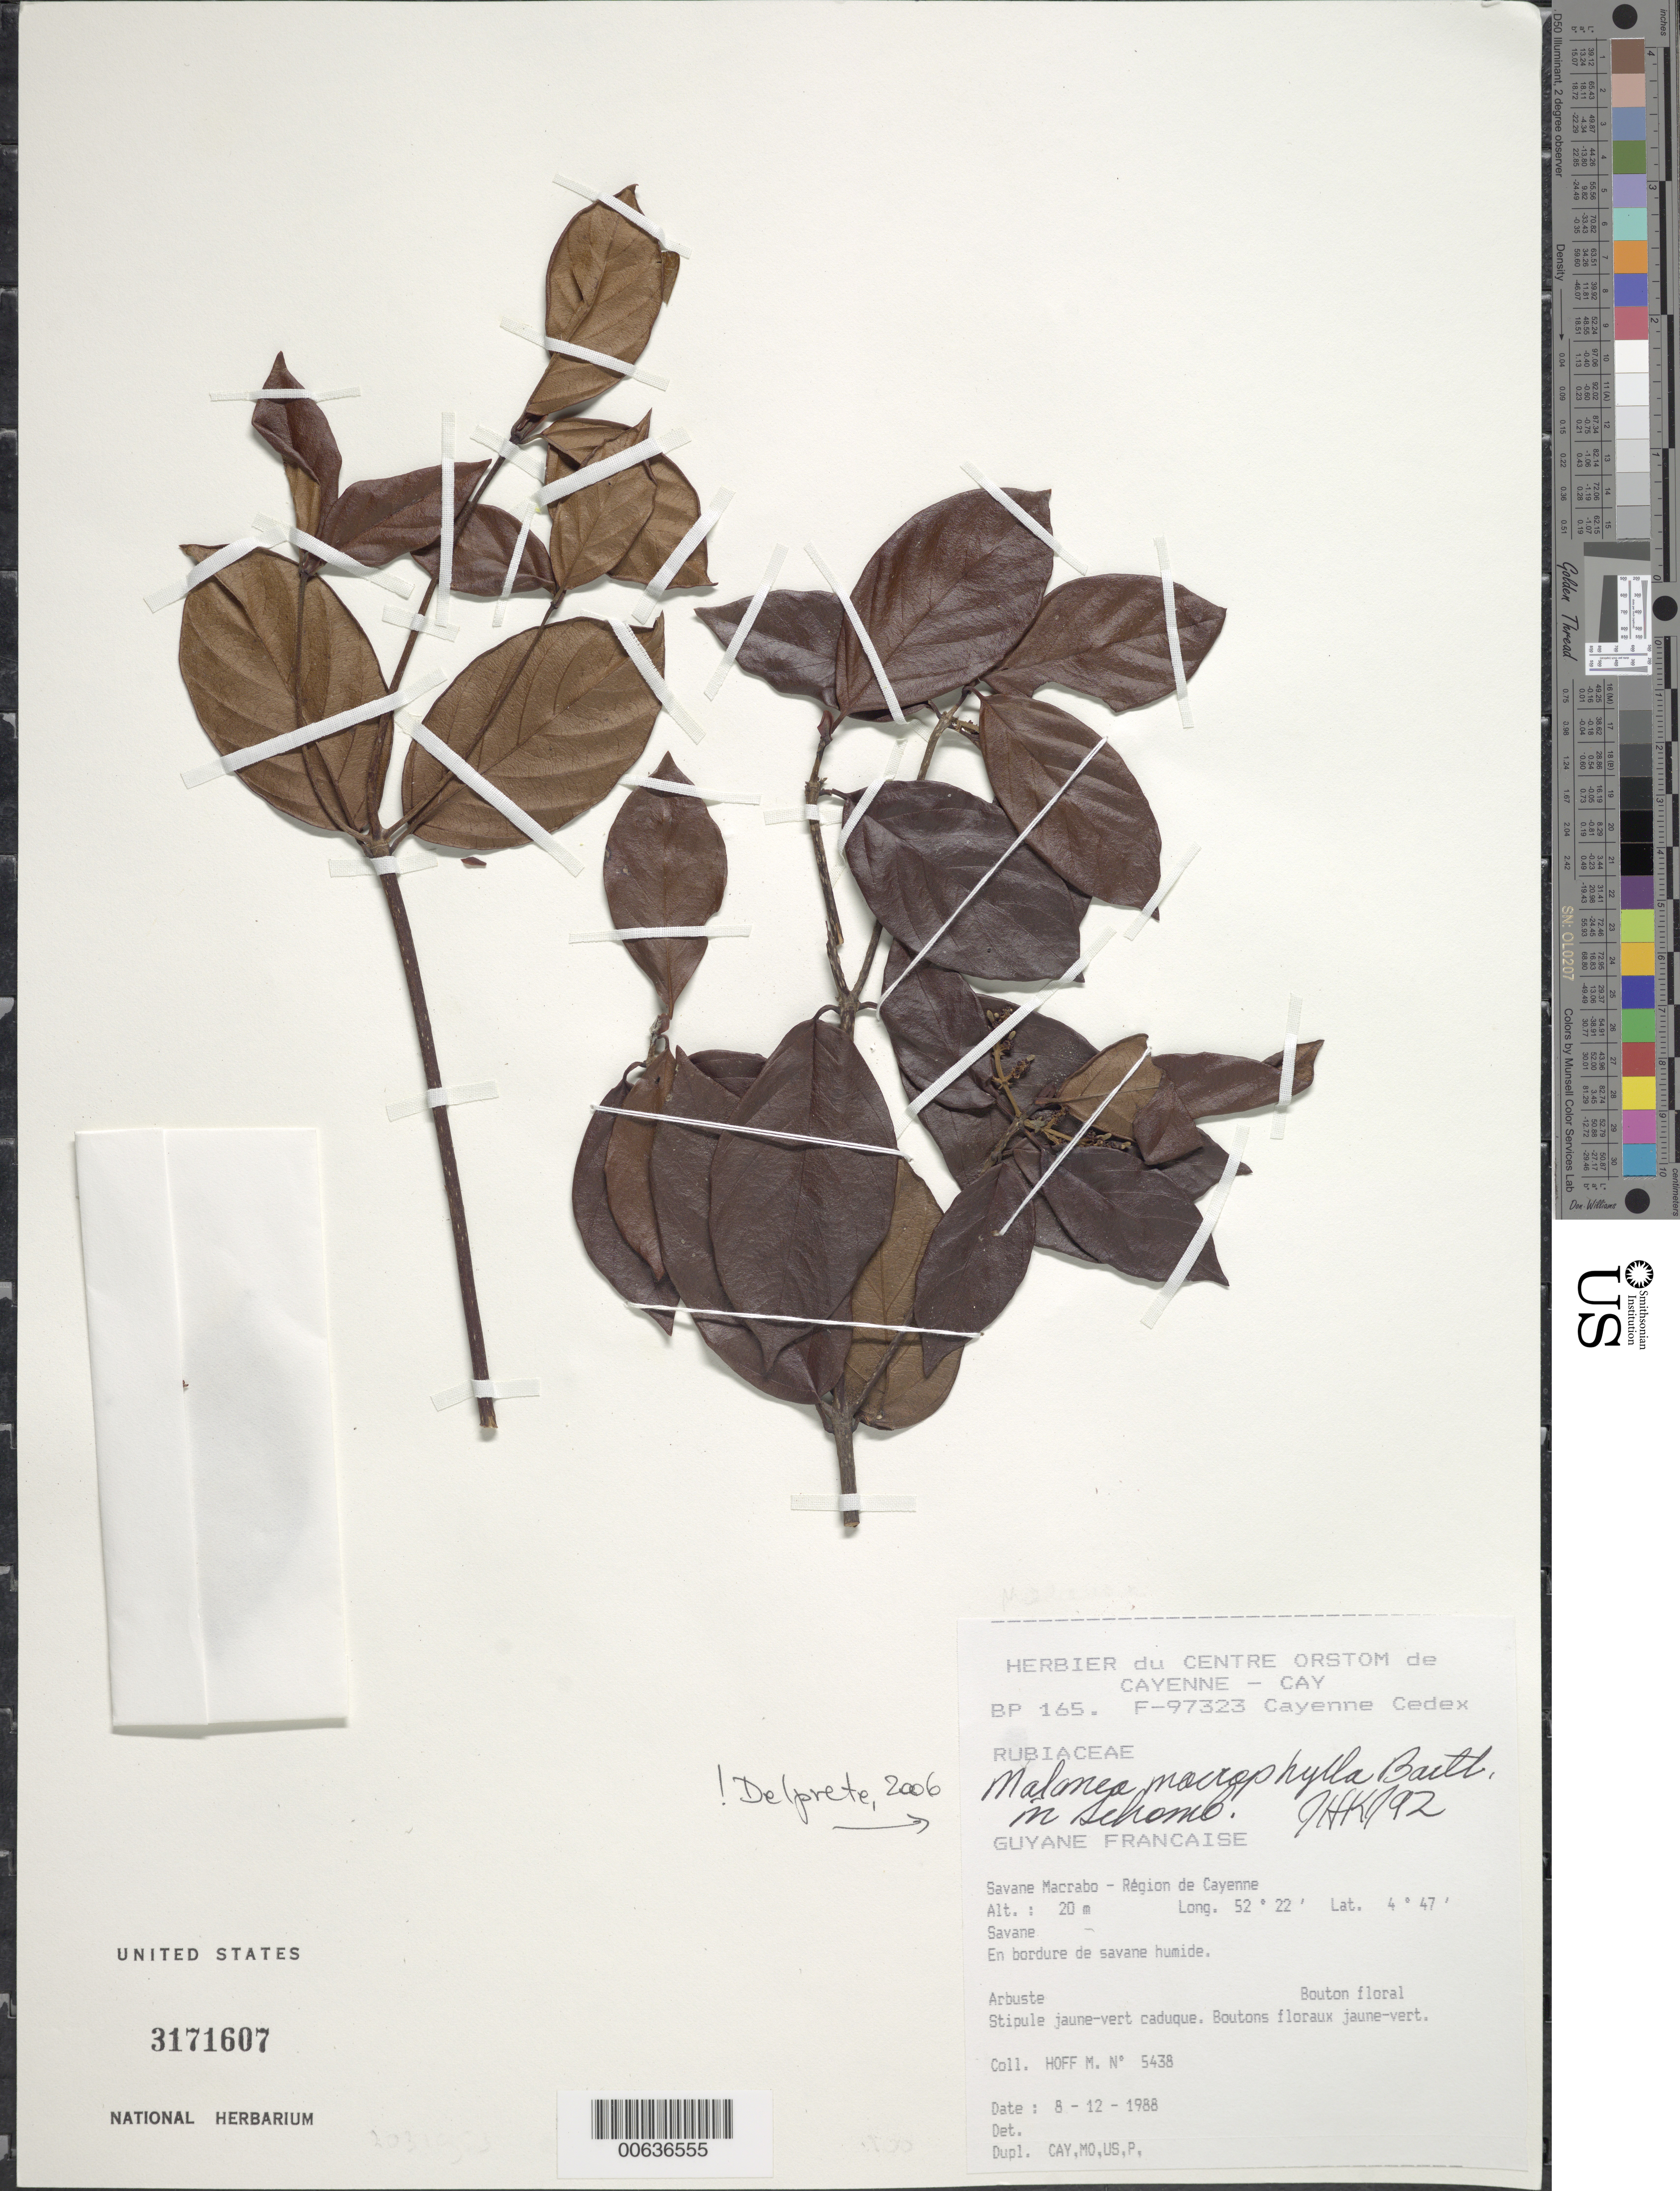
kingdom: Plantae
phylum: Tracheophyta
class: Magnoliopsida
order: Gentianales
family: Rubiaceae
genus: Malanea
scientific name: Malanea macrophylla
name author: Bartl. ex Griseb.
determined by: Delprete, P. G., Herb. de Guyane Cay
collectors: M. Hoff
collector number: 5438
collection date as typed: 8-Dec-88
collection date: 1988-12-08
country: French Guiana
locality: Savane Macrabo, région de Cayenne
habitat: Savanna, en bordure e savane humide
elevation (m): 20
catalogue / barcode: US 3171607